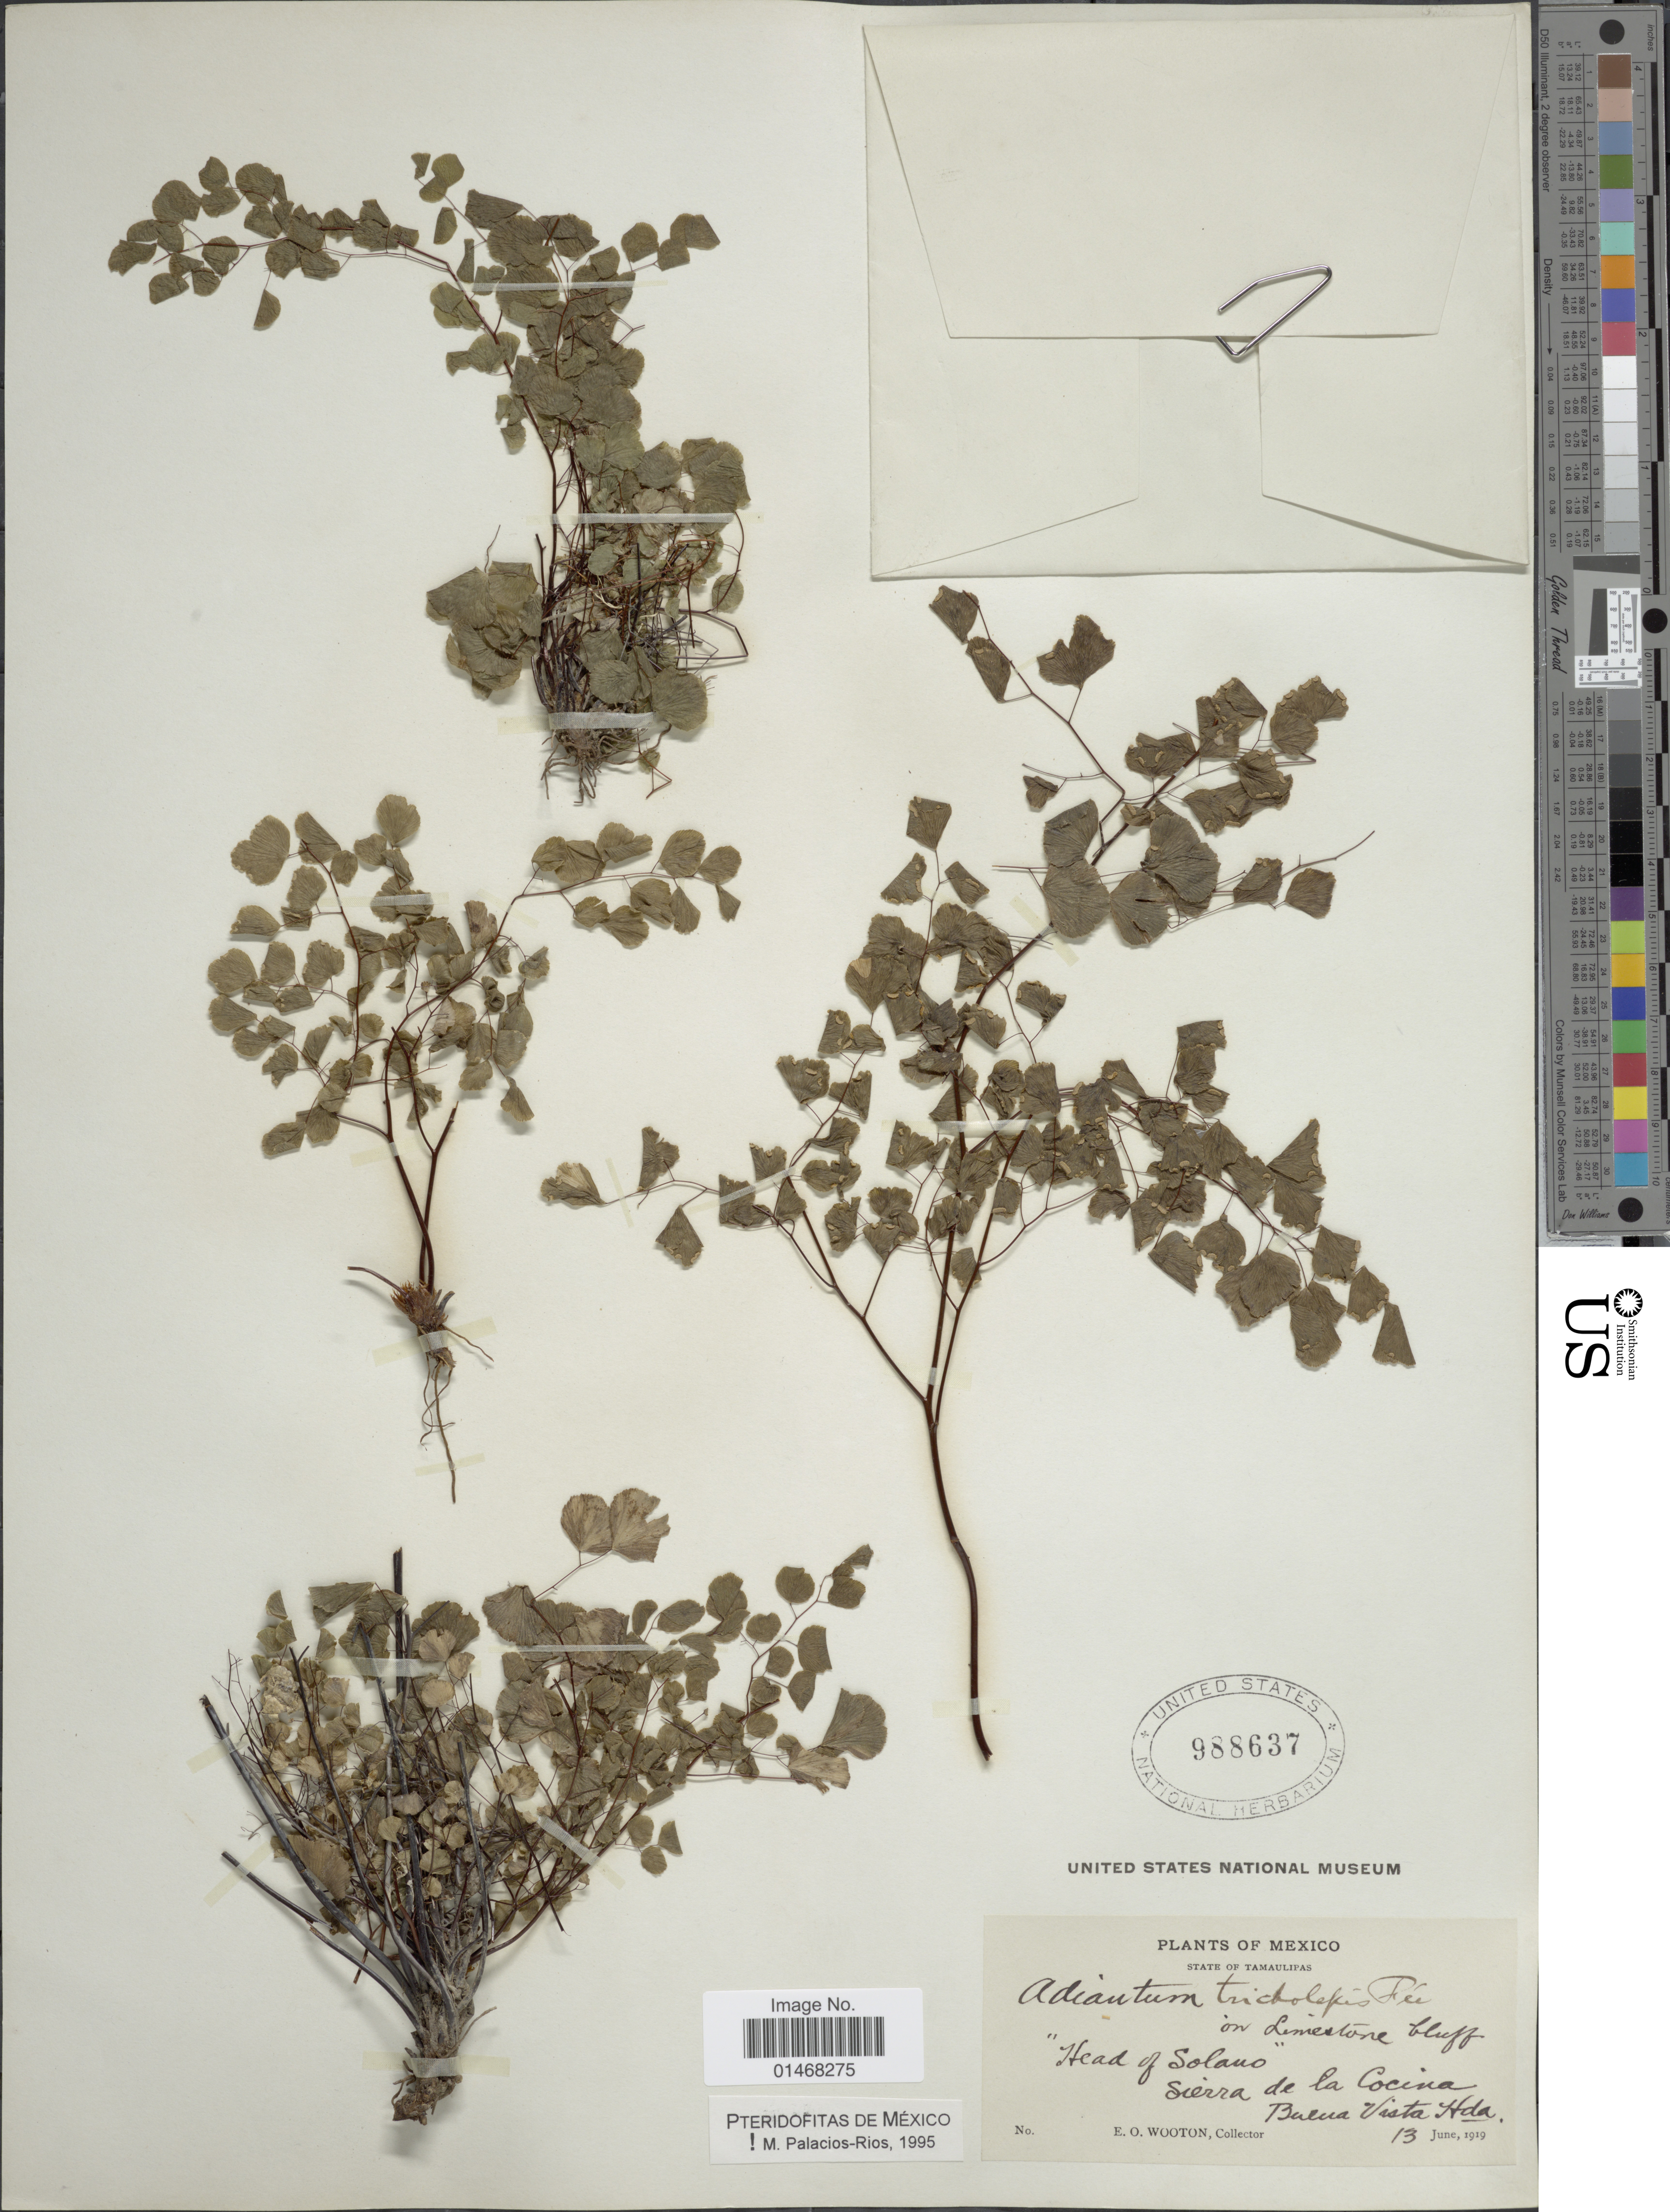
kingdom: Plantae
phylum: Tracheophyta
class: Polypodiopsida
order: Polypodiales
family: Pteridaceae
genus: Adiantum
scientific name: Adiantum tricholepis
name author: Fée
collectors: E. O. Wooton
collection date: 1919-06-13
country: Mexico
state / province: Tamaulipas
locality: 'Head of Solano' Sierra de la Cocina Balua Vista Hda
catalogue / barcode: US 988637